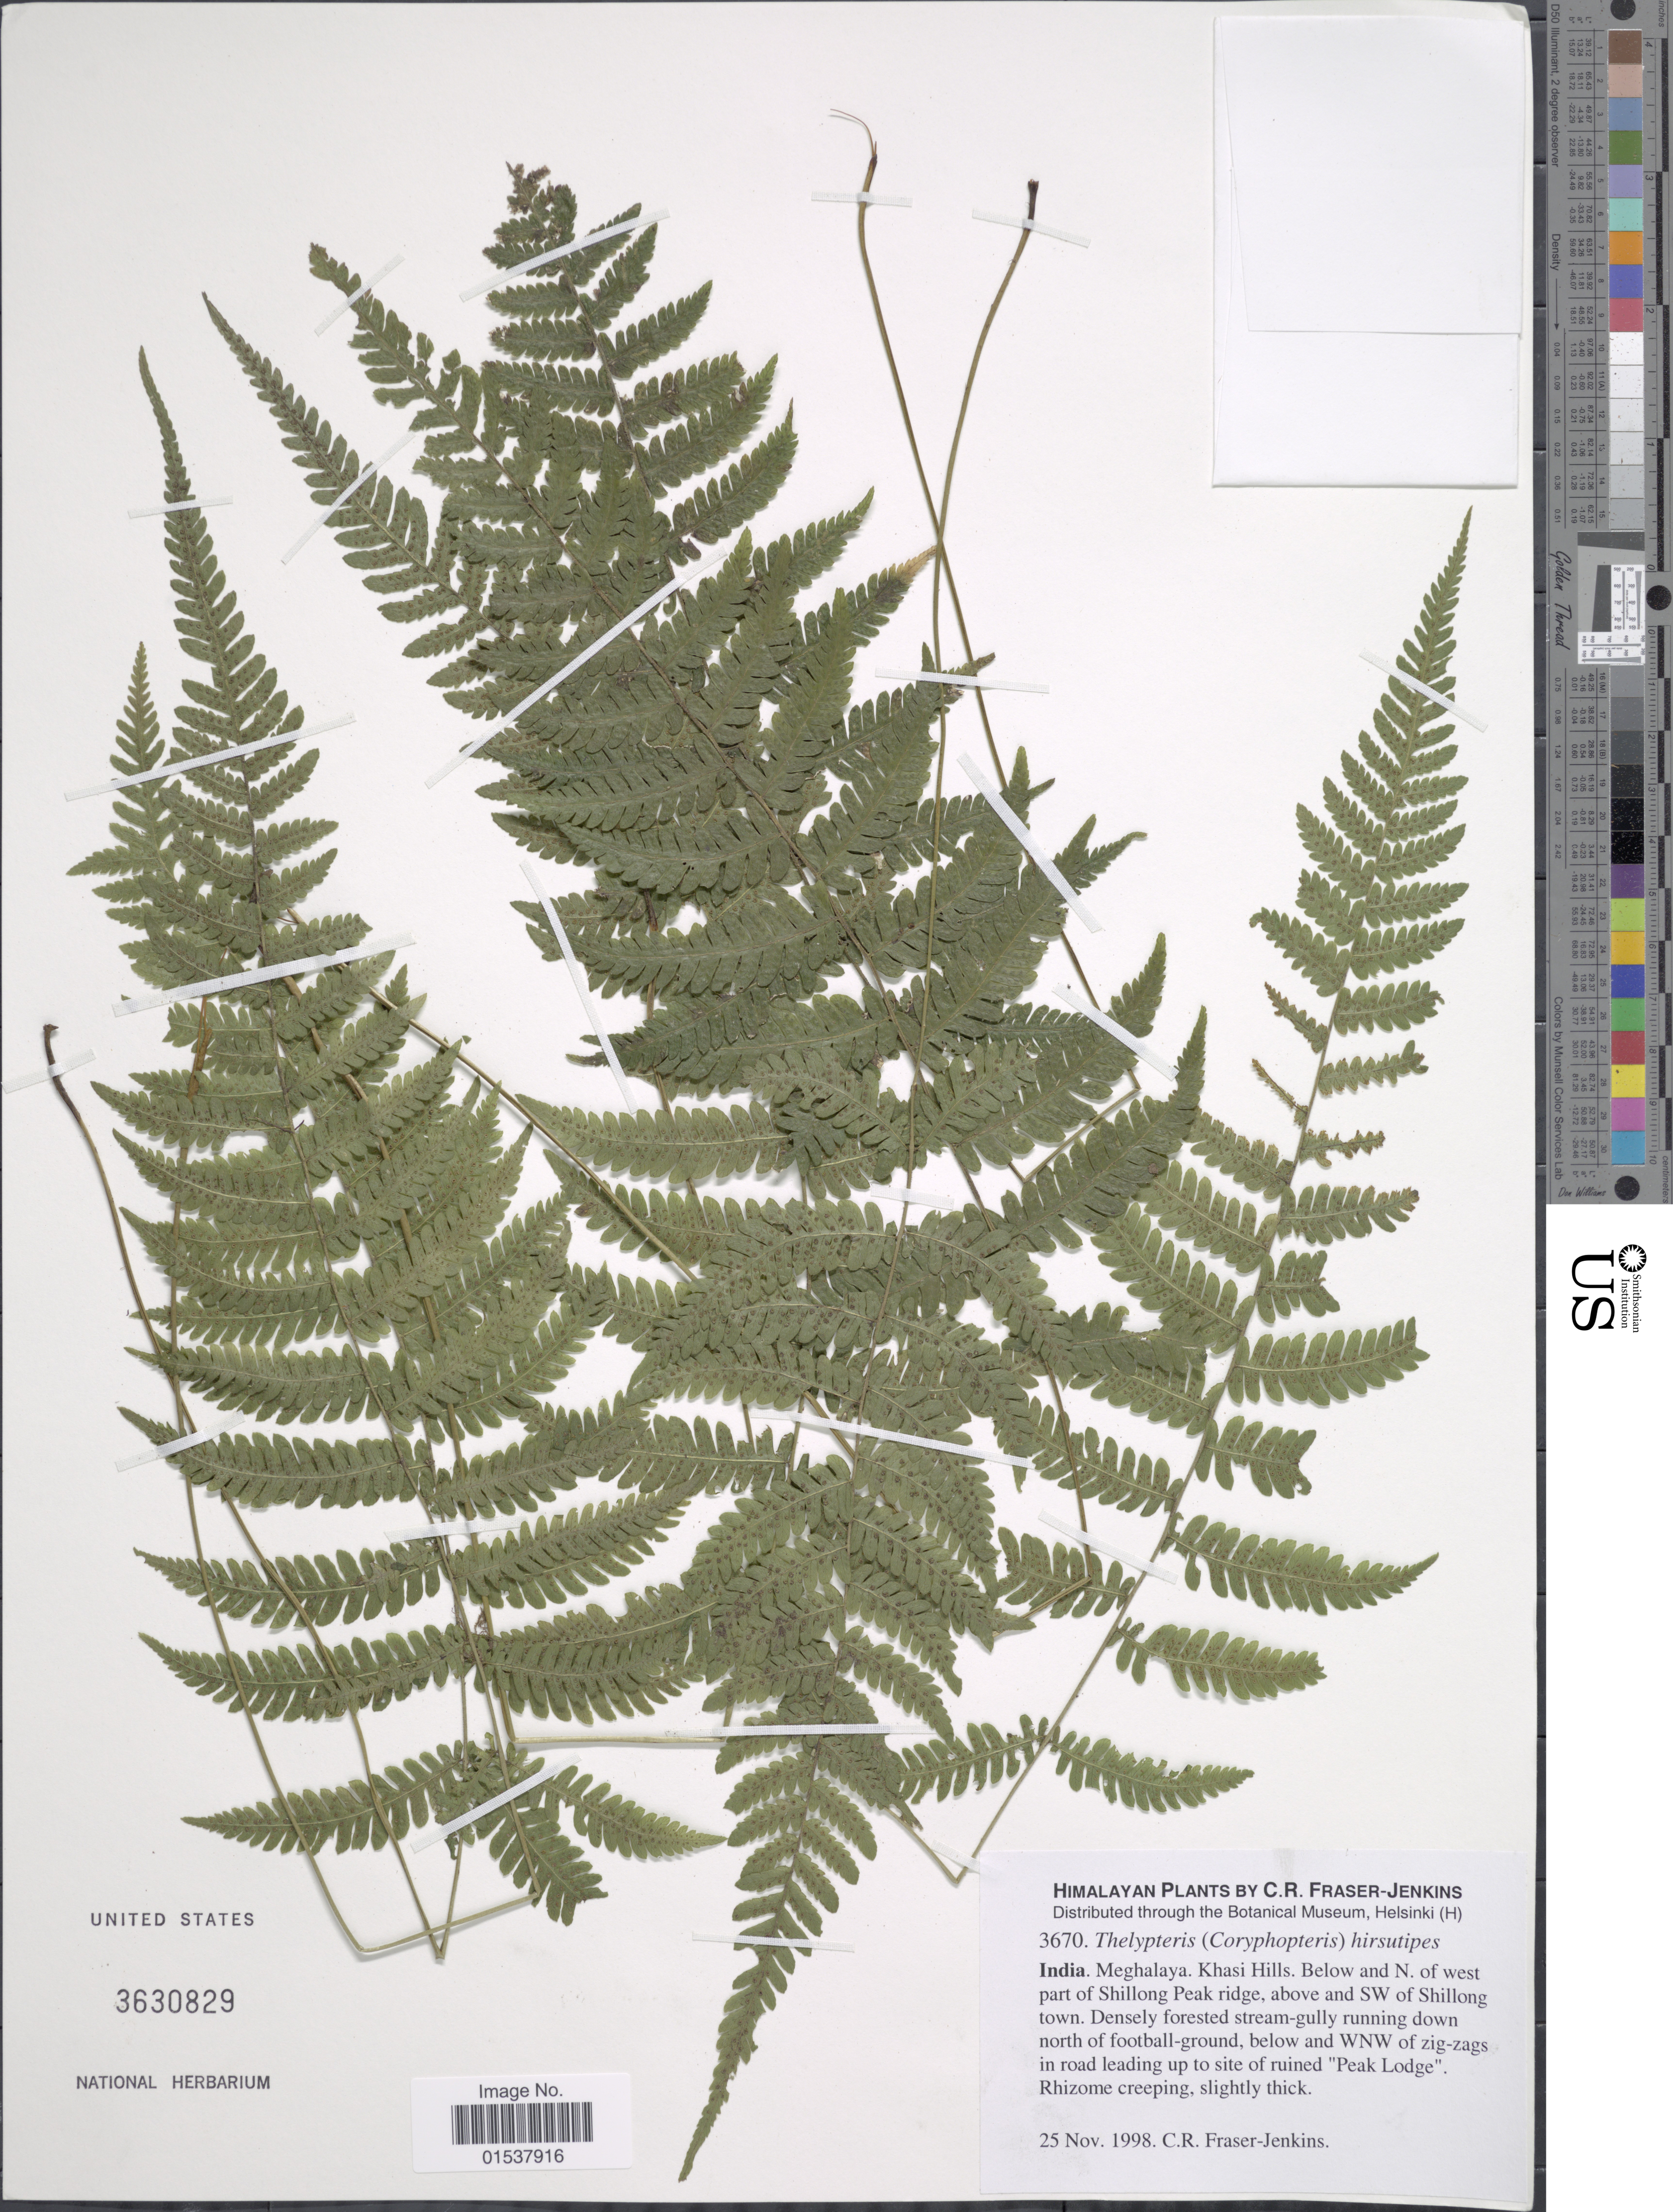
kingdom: Plantae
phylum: Tracheophyta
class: Polypodiopsida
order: Polypodiales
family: Thelypteridaceae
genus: Parathelypteris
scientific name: Parathelypteris hirsutipes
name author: (C.B. Clarke) Ching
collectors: C. R. Fraser-Jenkins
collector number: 3670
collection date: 1998-11-25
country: India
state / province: Meghalaya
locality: Himalaya, India, Meghalaya, Khasi Hills, below and N. of west part of Shillong Peak ridge, above and SW of Shillong town, Densely forested stream-gully running down north of football-ground, below and WNW of zig-zags in road leading up to ste of ruined Peak Lodge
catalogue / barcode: US 3630829